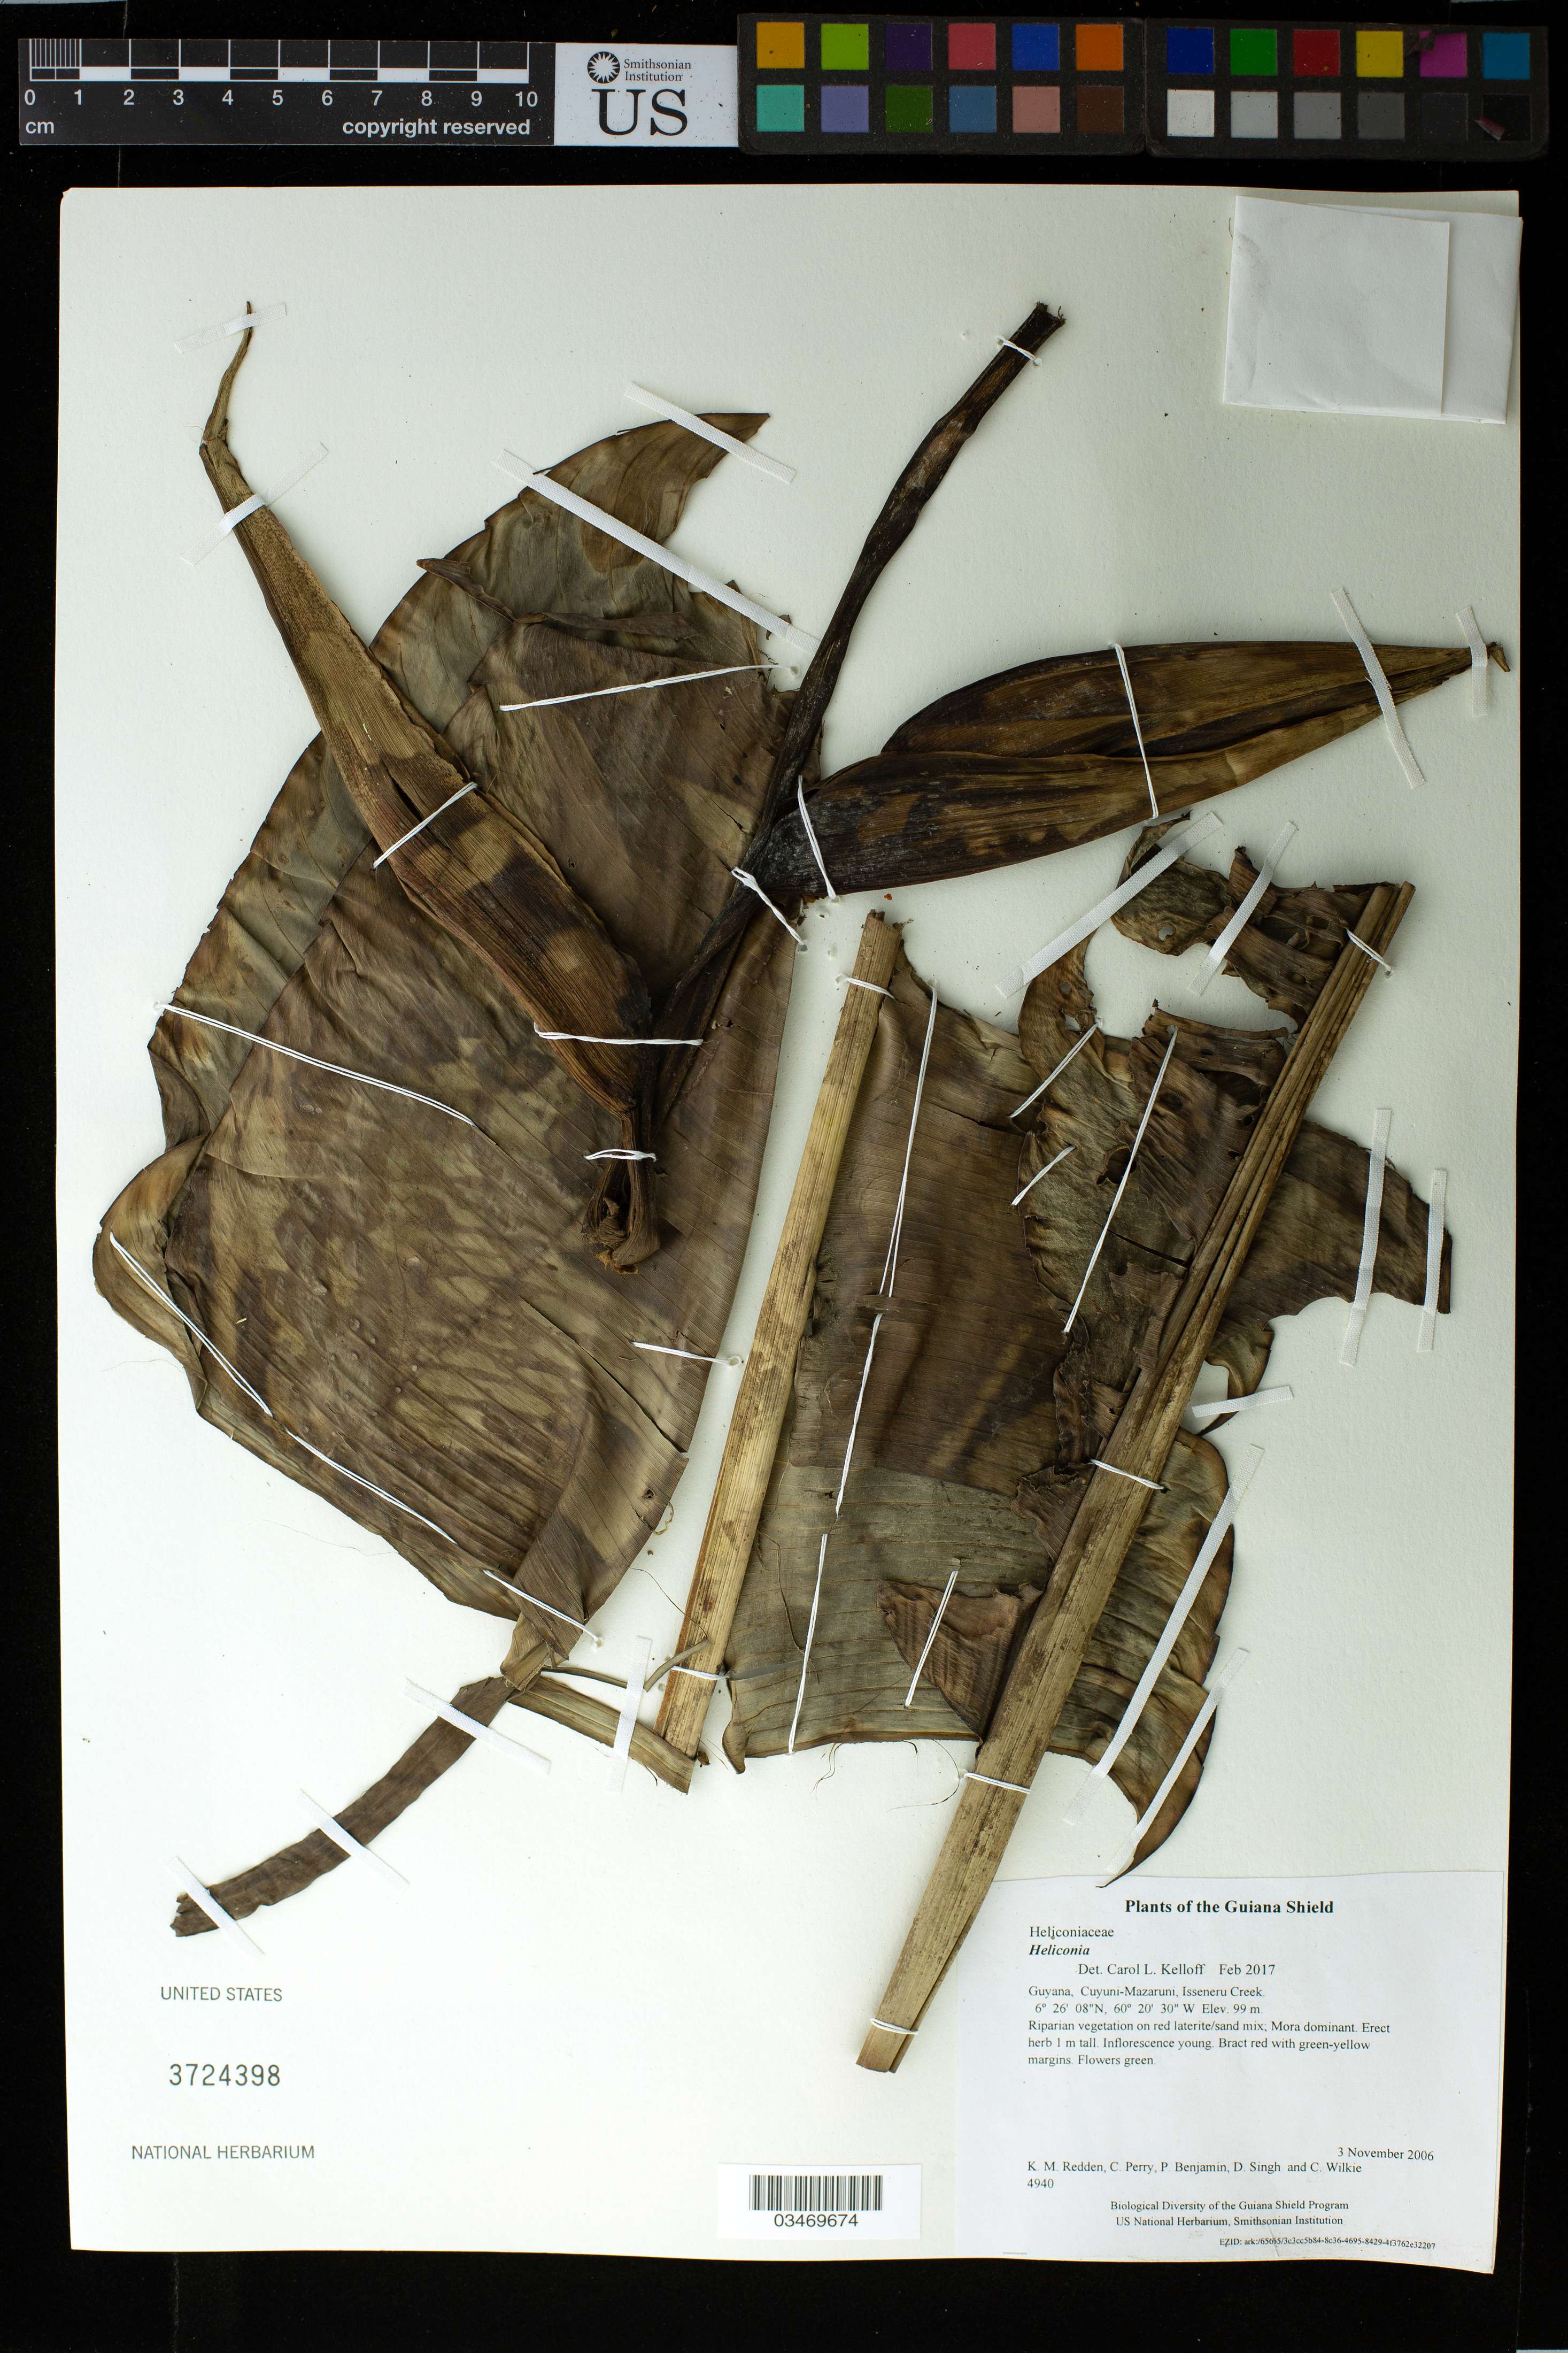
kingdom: Plantae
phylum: Tracheophyta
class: Liliopsida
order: Zingiberales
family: Heliconiaceae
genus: Heliconia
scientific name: Heliconia sp.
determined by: Kelloff, Carol L.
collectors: K. M. Redden, C. Perry, P. Benjamin, D. Singh & C. Wilkie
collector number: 4940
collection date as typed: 3 November 2006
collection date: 2006-11-03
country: Guyana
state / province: Cuyuni-Mazaruni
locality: Isseneru Creek.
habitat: Riparian vegetation on red laterite/sand mix; Mora dominant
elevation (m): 99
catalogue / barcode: US 3724398